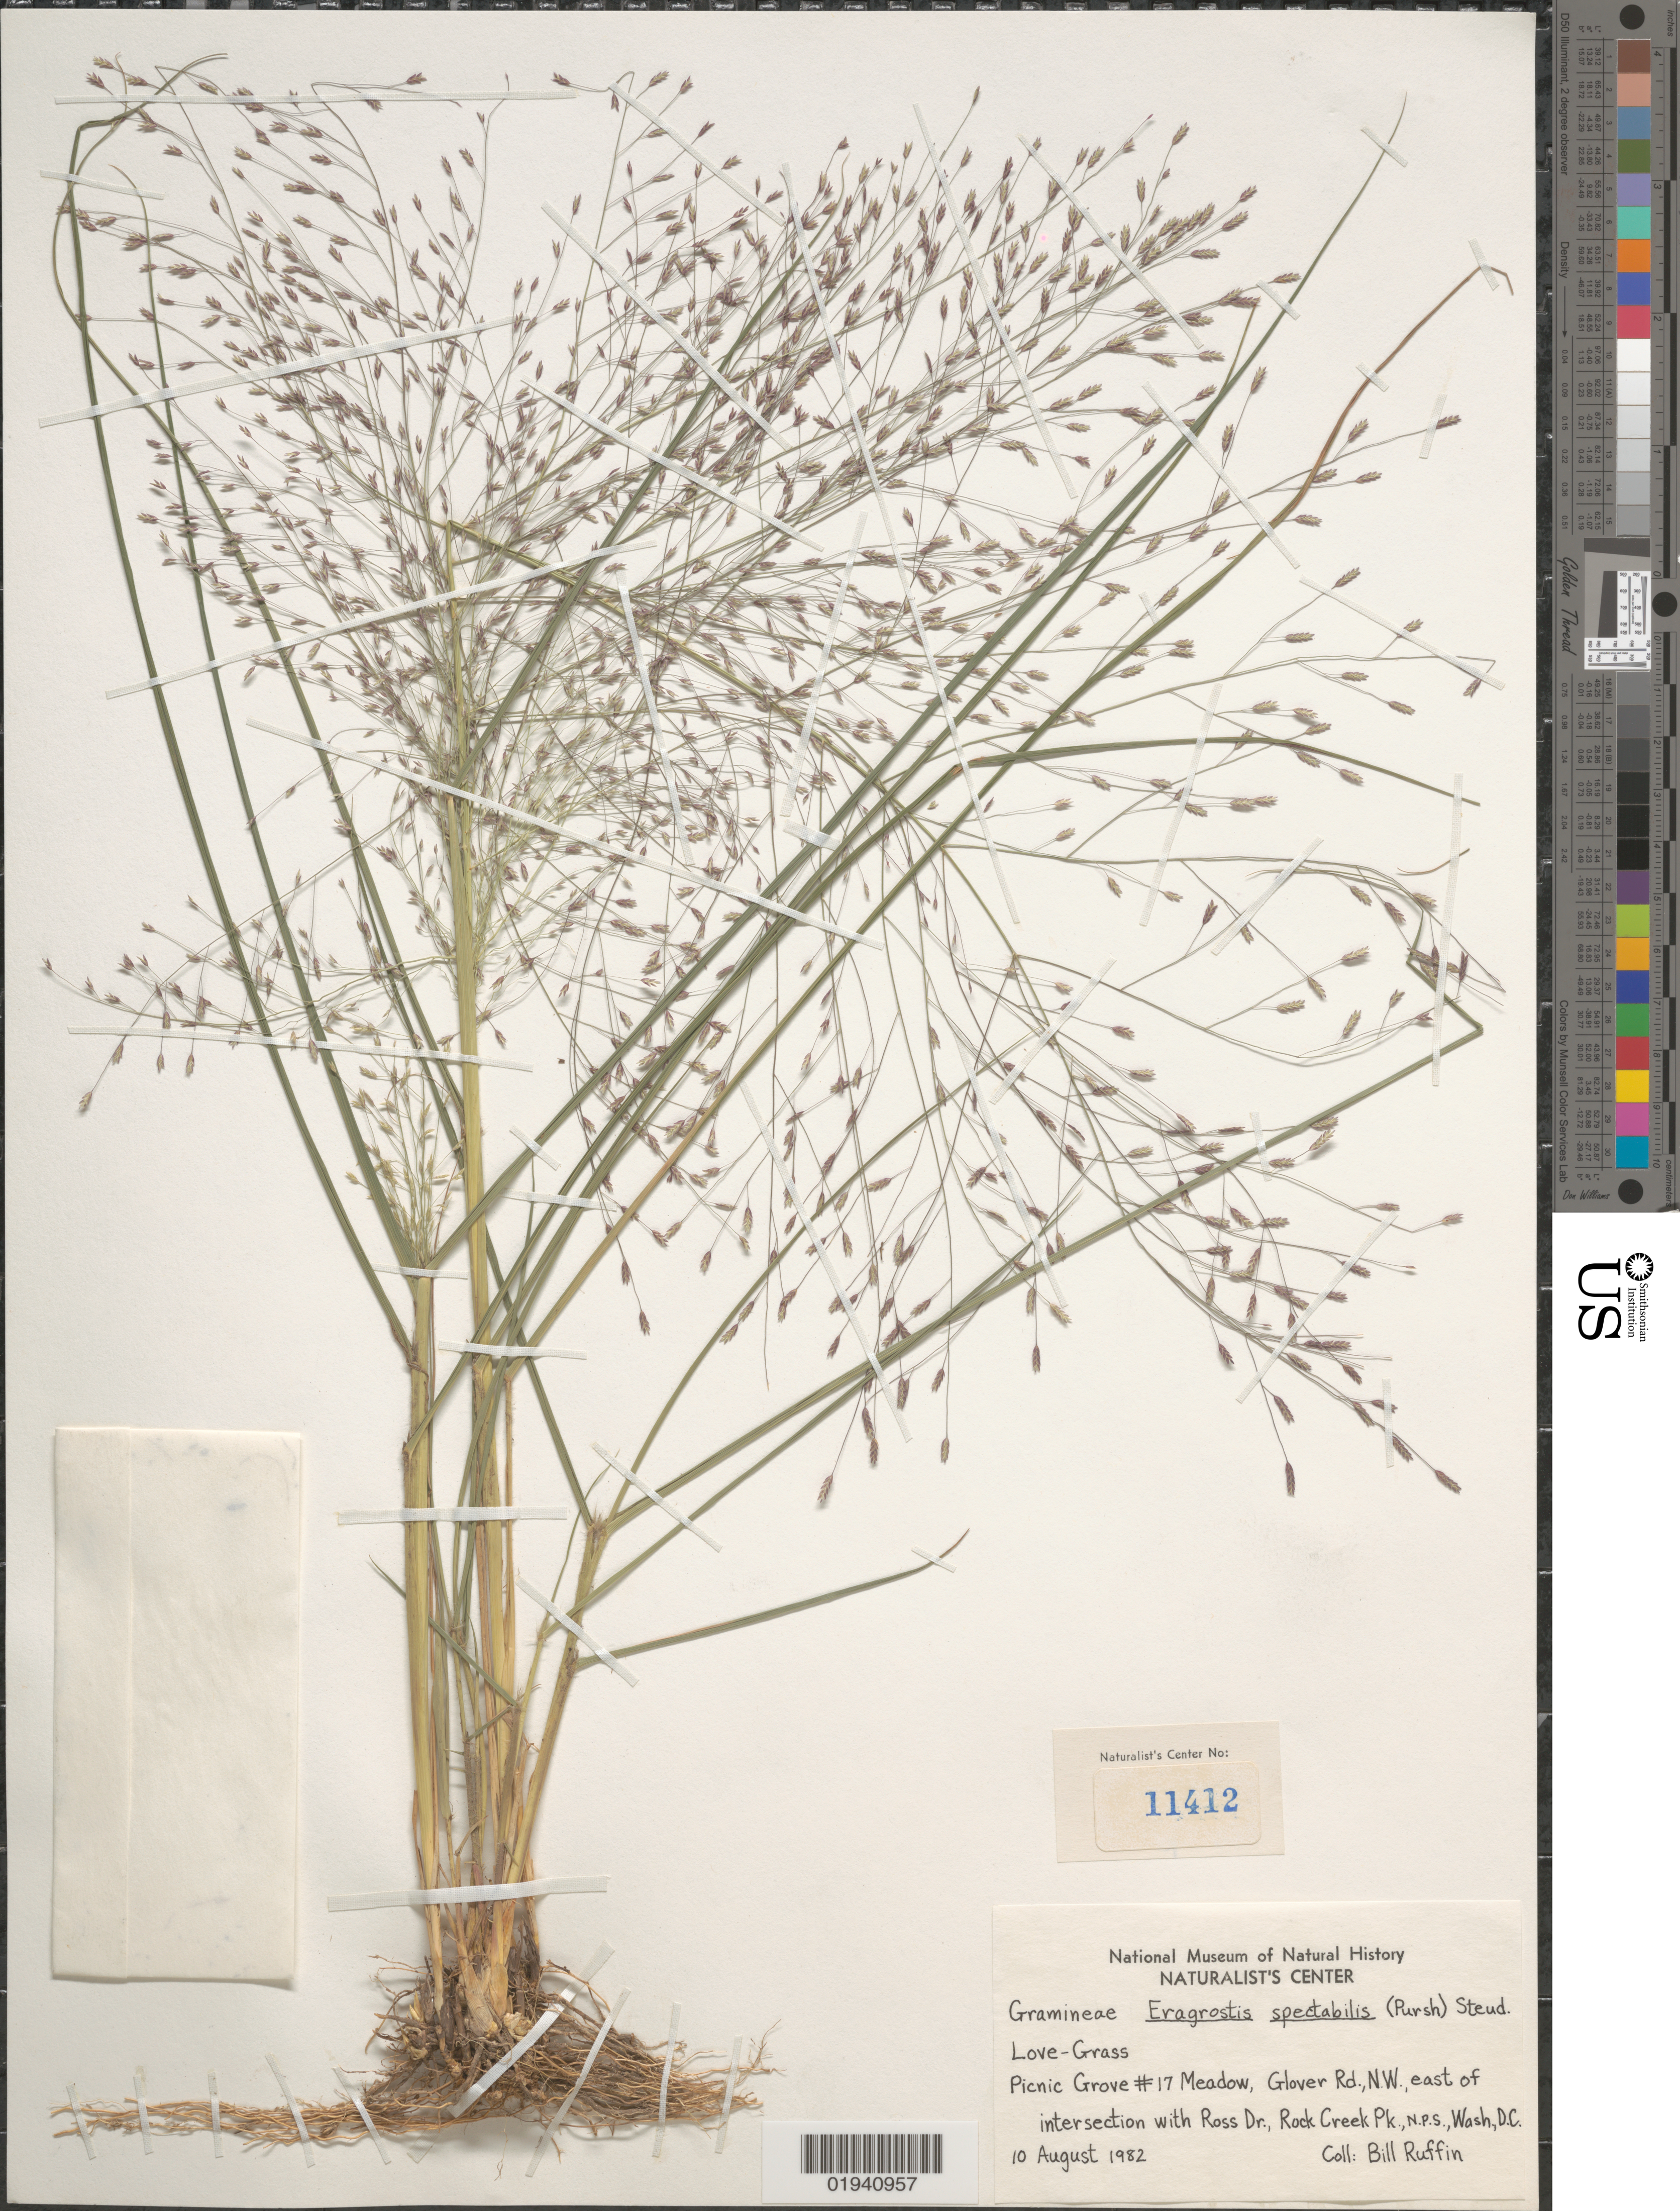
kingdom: Plantae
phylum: Tracheophyta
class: Liliopsida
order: Poales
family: Poaceae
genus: Eragrostis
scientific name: Eragrostis spectabilis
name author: (Pursh) Steud.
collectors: B. Ruffin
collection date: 1982-08-10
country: United States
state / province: District of Columbia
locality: Picnic Grove #17 Meadow, Glover Rd., N.W., east of intersection with Ross Dr., Rock Creek Park, N.P.S.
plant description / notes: Naturalist's Center #11412; Specimens returned from Naturalist Center